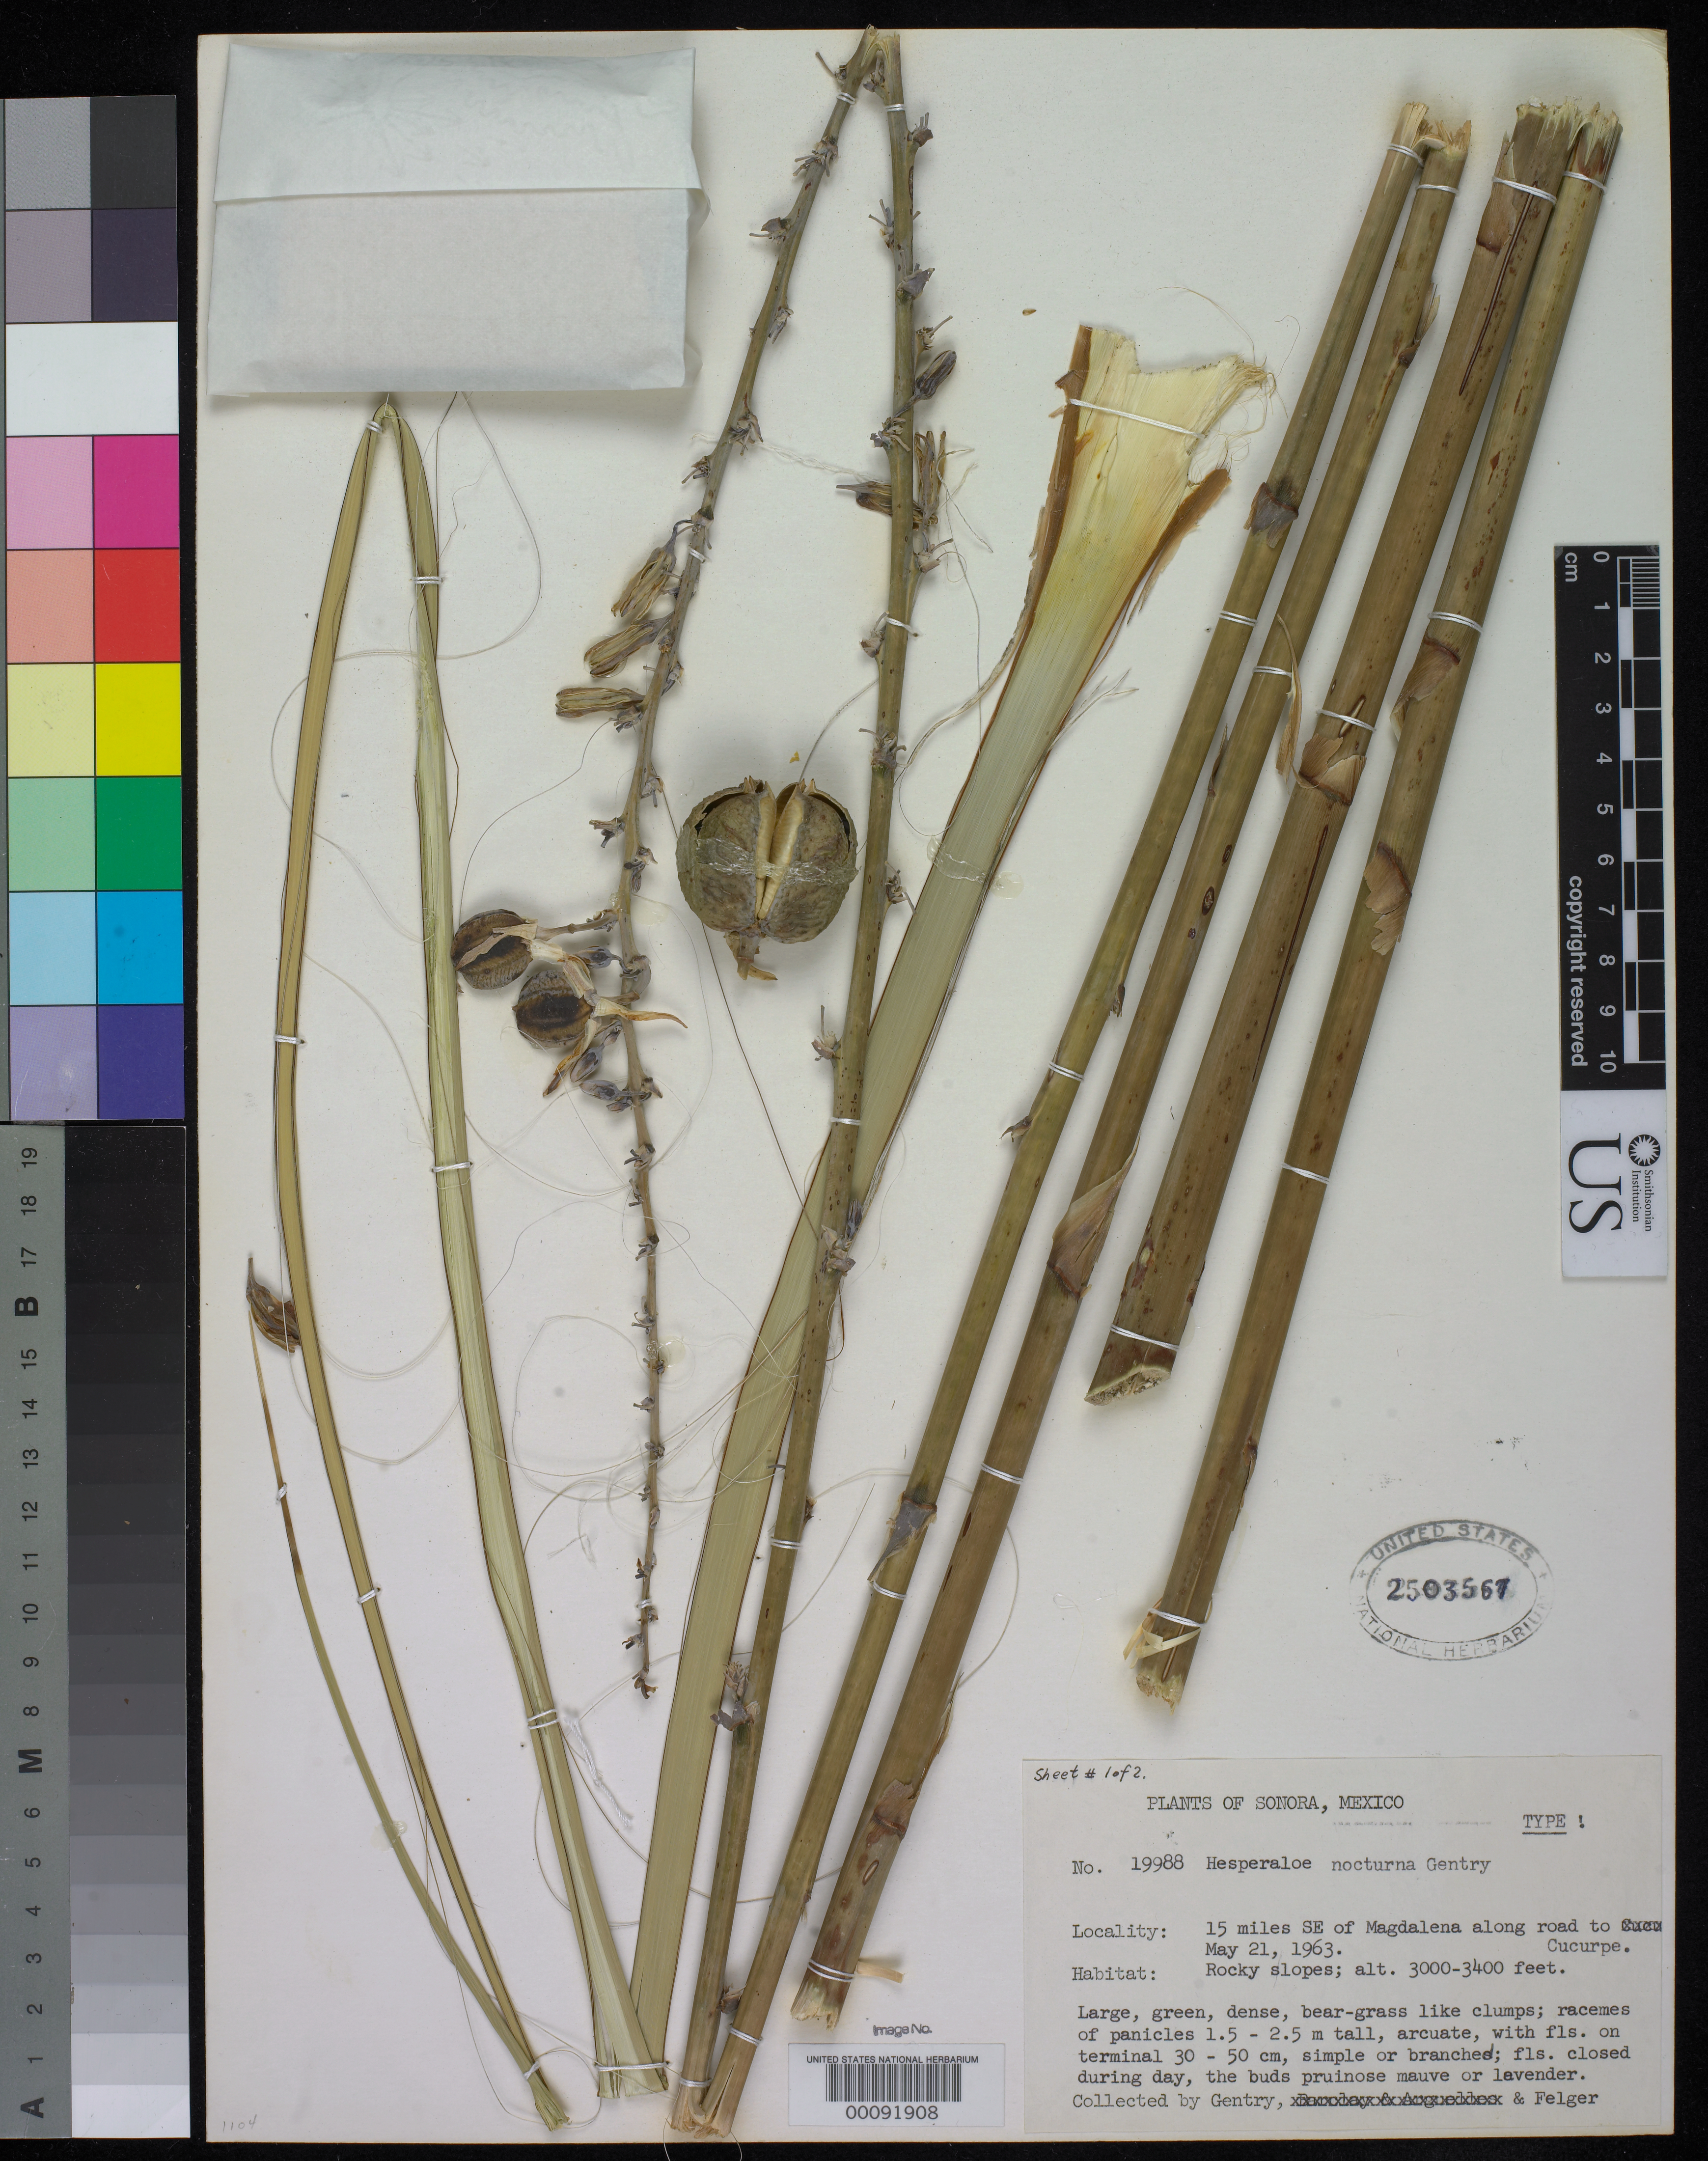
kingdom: Plantae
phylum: Tracheophyta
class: Liliopsida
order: Asparagales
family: Asparagaceae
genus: Hesperaloe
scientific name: Hesperaloe nocturna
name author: Gentry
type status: Holotype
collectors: H. S. Gentry & Felger, --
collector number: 19988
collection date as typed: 21 May 1963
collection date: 1963-05-21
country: Mexico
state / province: Sonora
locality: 15 mi. SE of Magdalena, road to Cucurpe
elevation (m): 914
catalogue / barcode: US 2503567